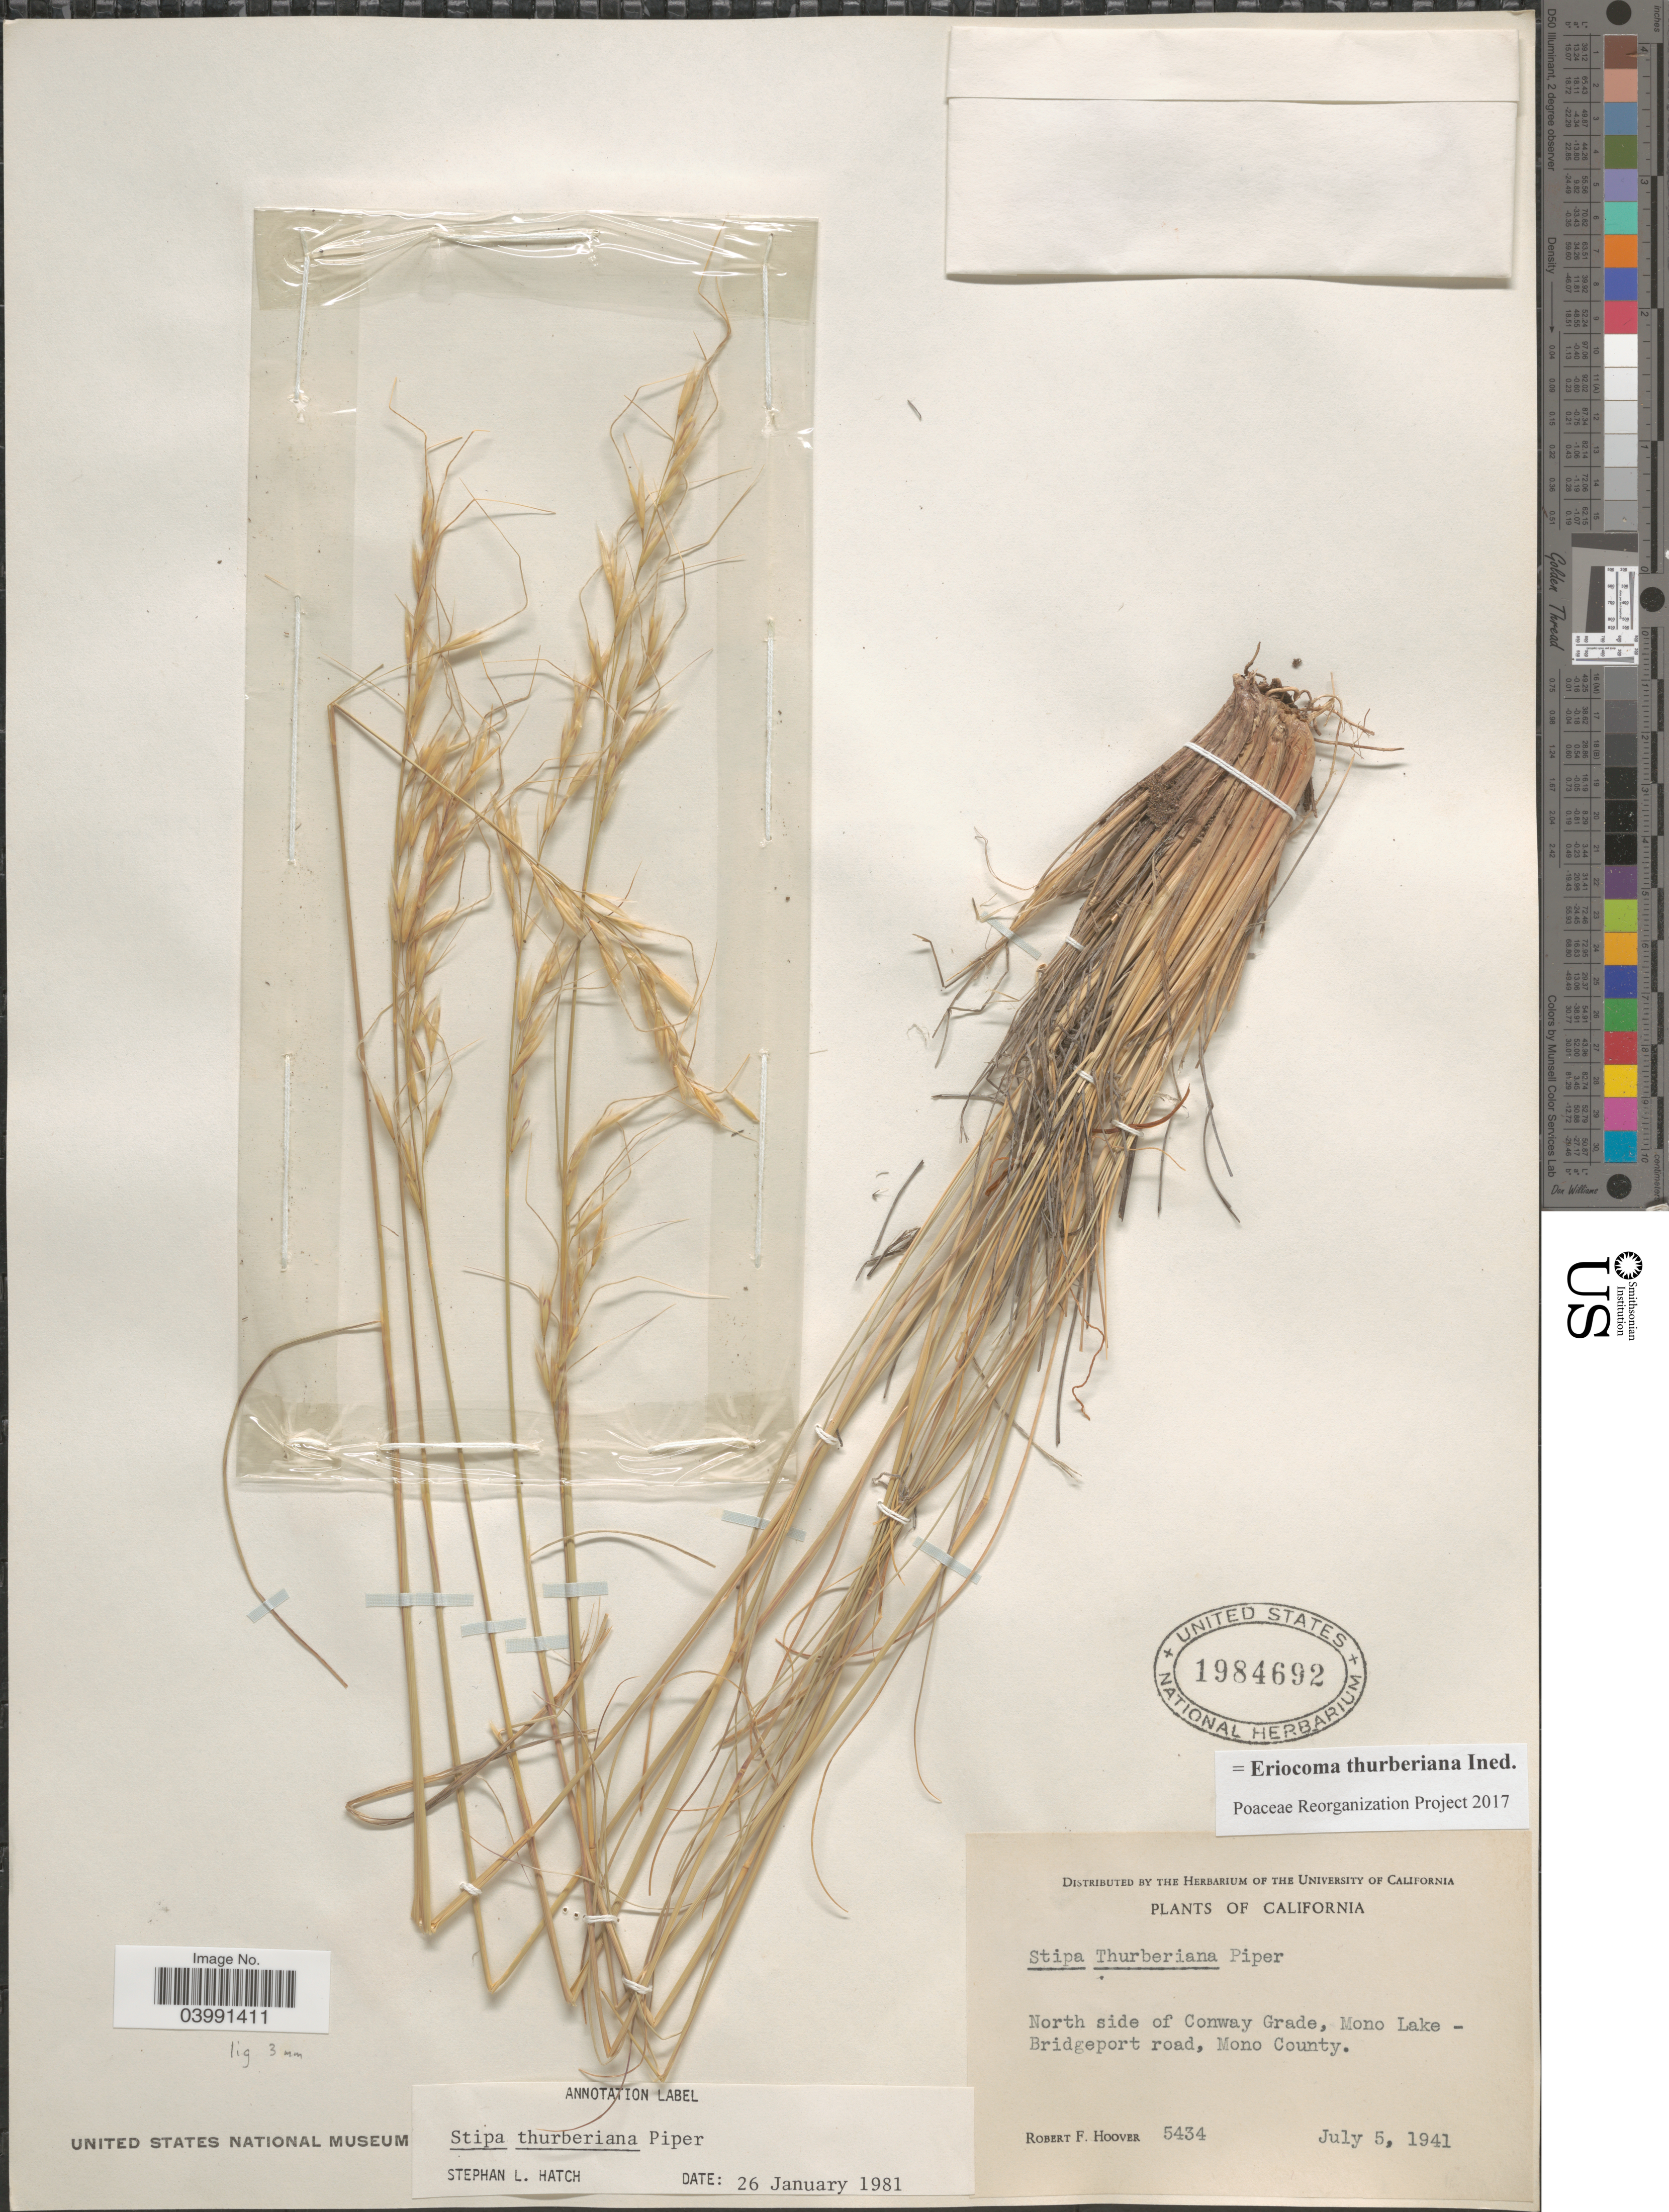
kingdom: Plantae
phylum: Tracheophyta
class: Liliopsida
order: Poales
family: Poaceae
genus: Eriocoma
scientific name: Eriocoma thurberiana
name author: (Piper) Romasch.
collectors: R. F. Hoover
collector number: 5434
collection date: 1941-07-05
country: United States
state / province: California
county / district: Mono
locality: North side of Conway Grade, Mono Lake - Bridgeport road, Mono County.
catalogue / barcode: US 1984692